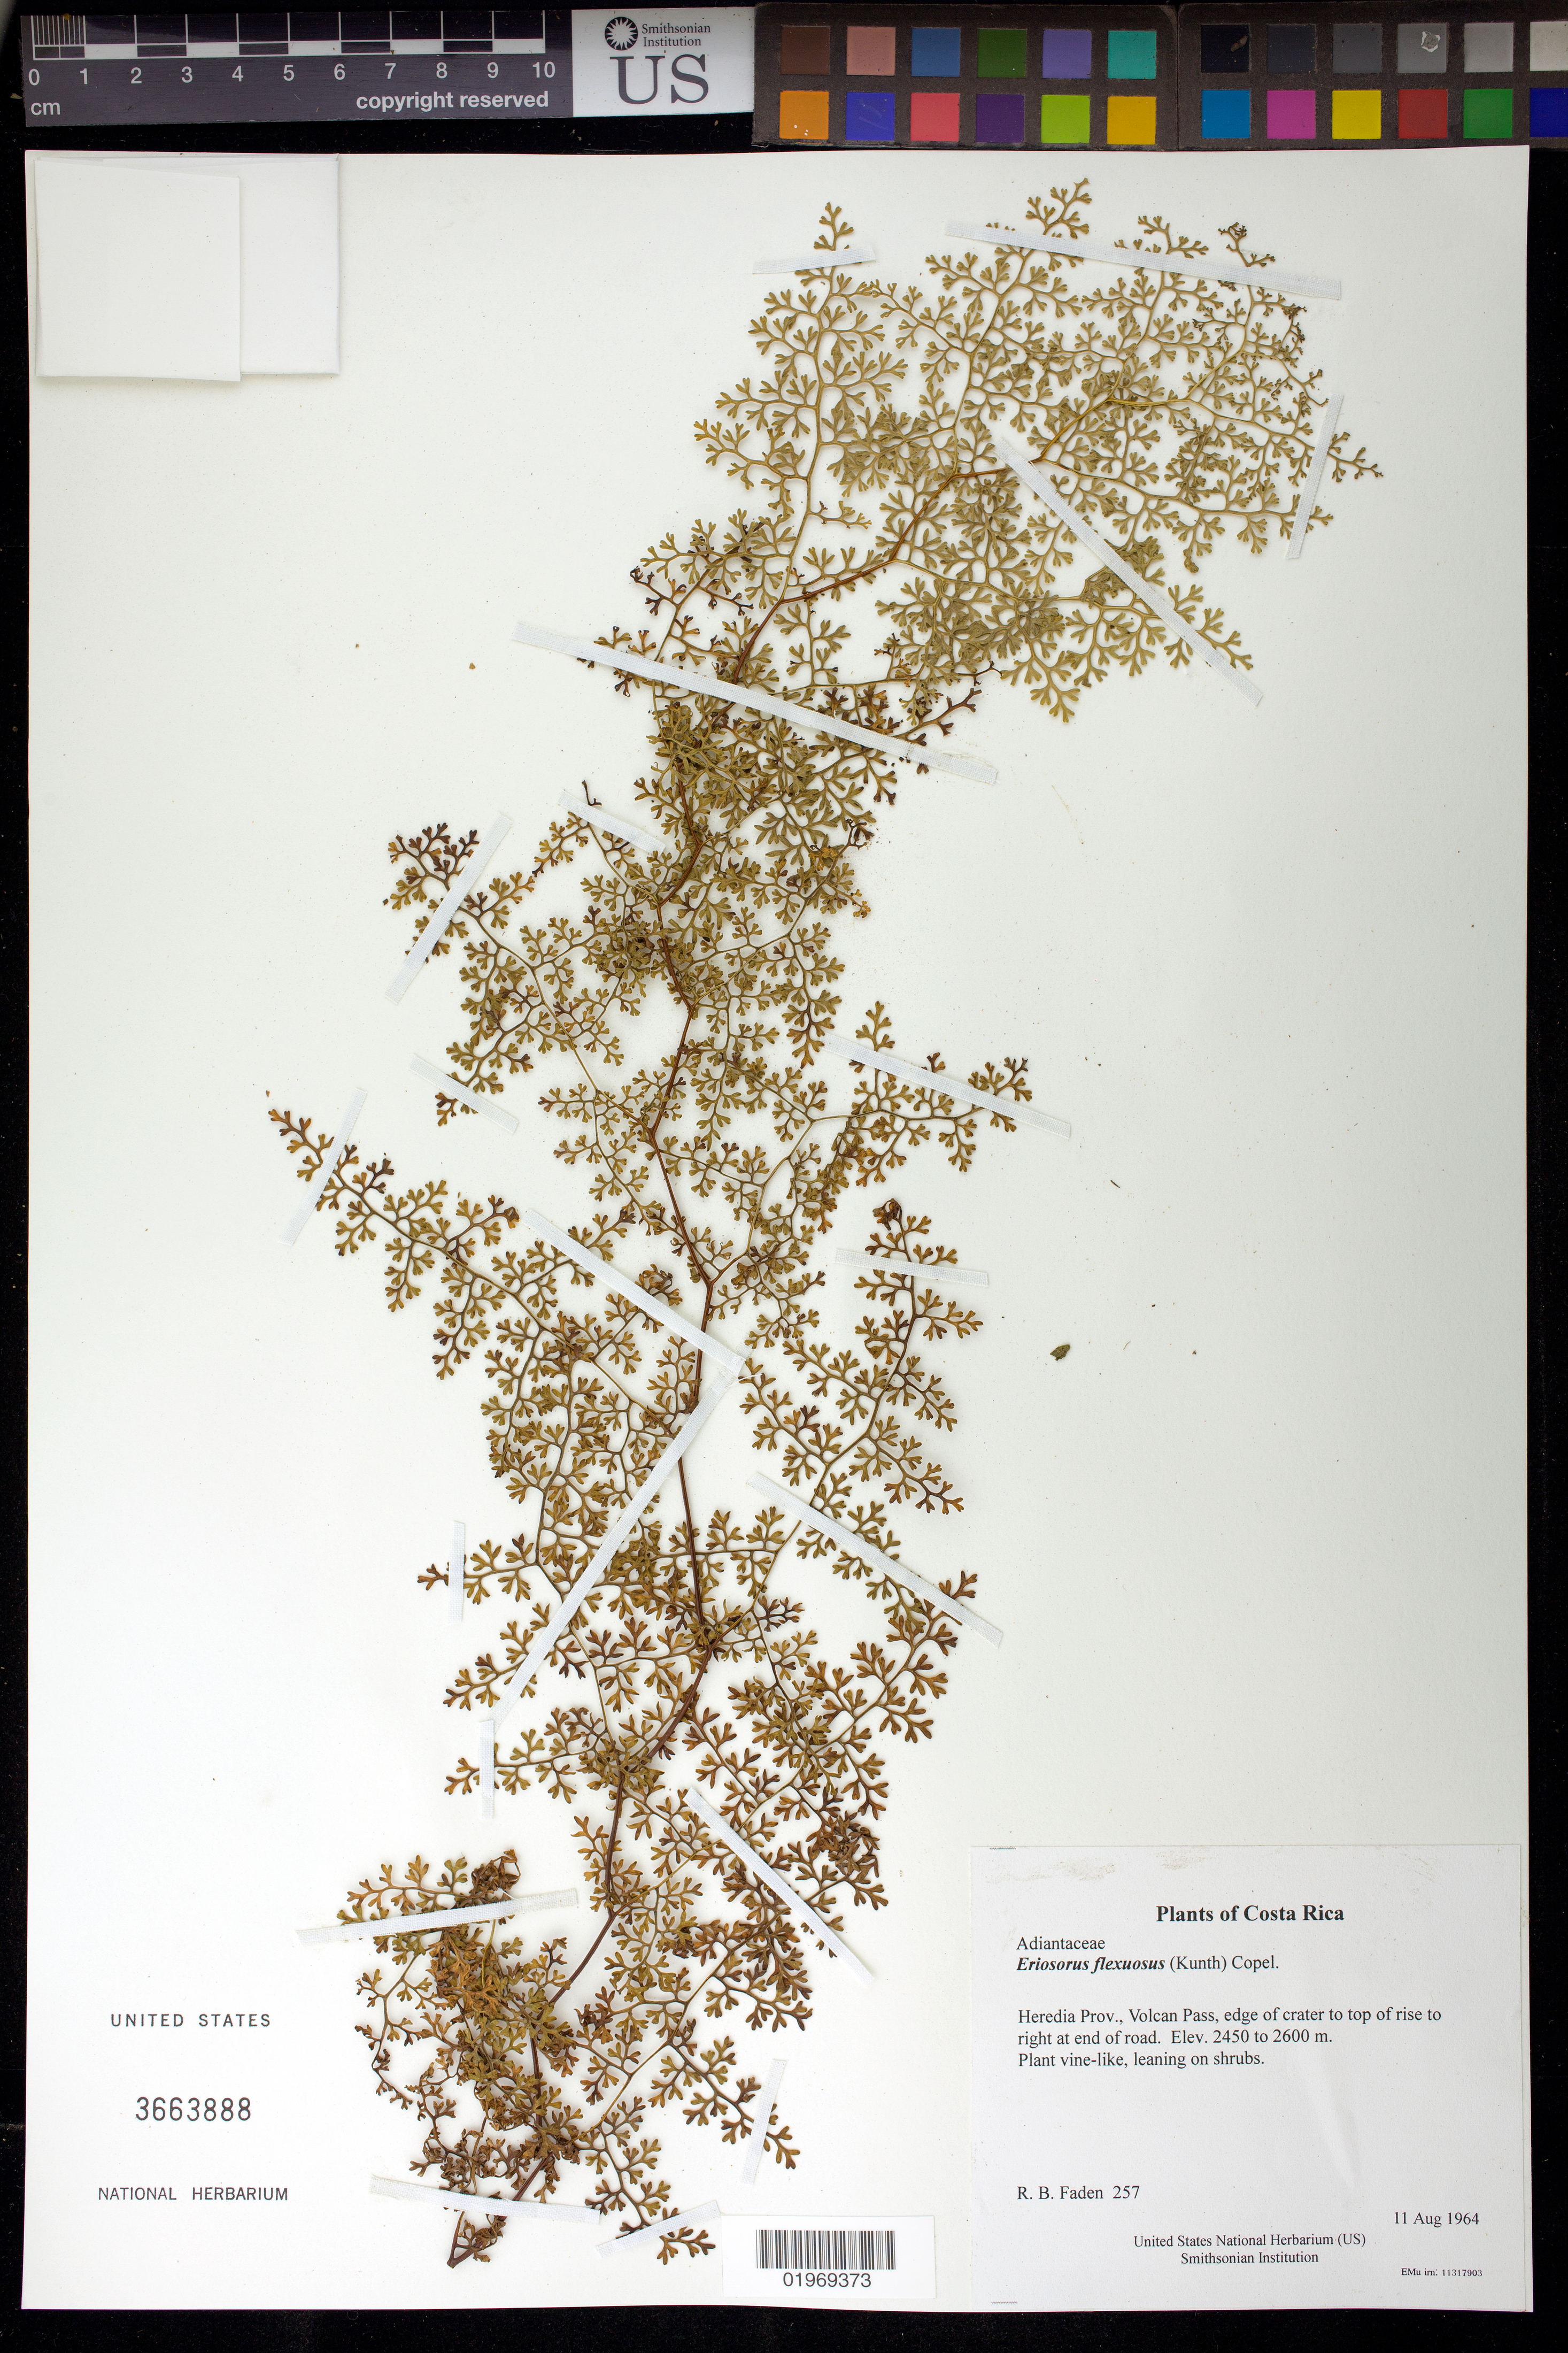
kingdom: Plantae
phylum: Tracheophyta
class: Polypodiopsida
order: Polypodiales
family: Pteridaceae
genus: Eriosorus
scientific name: Eriosorus flexuosus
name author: (Kunth) Copel.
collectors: R. B. Faden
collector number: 257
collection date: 1964-08-11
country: Costa Rica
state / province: Heredia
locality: Volcan Pass, edge of crater to top of rise to right at end of road.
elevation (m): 2450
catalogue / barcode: US 3663888